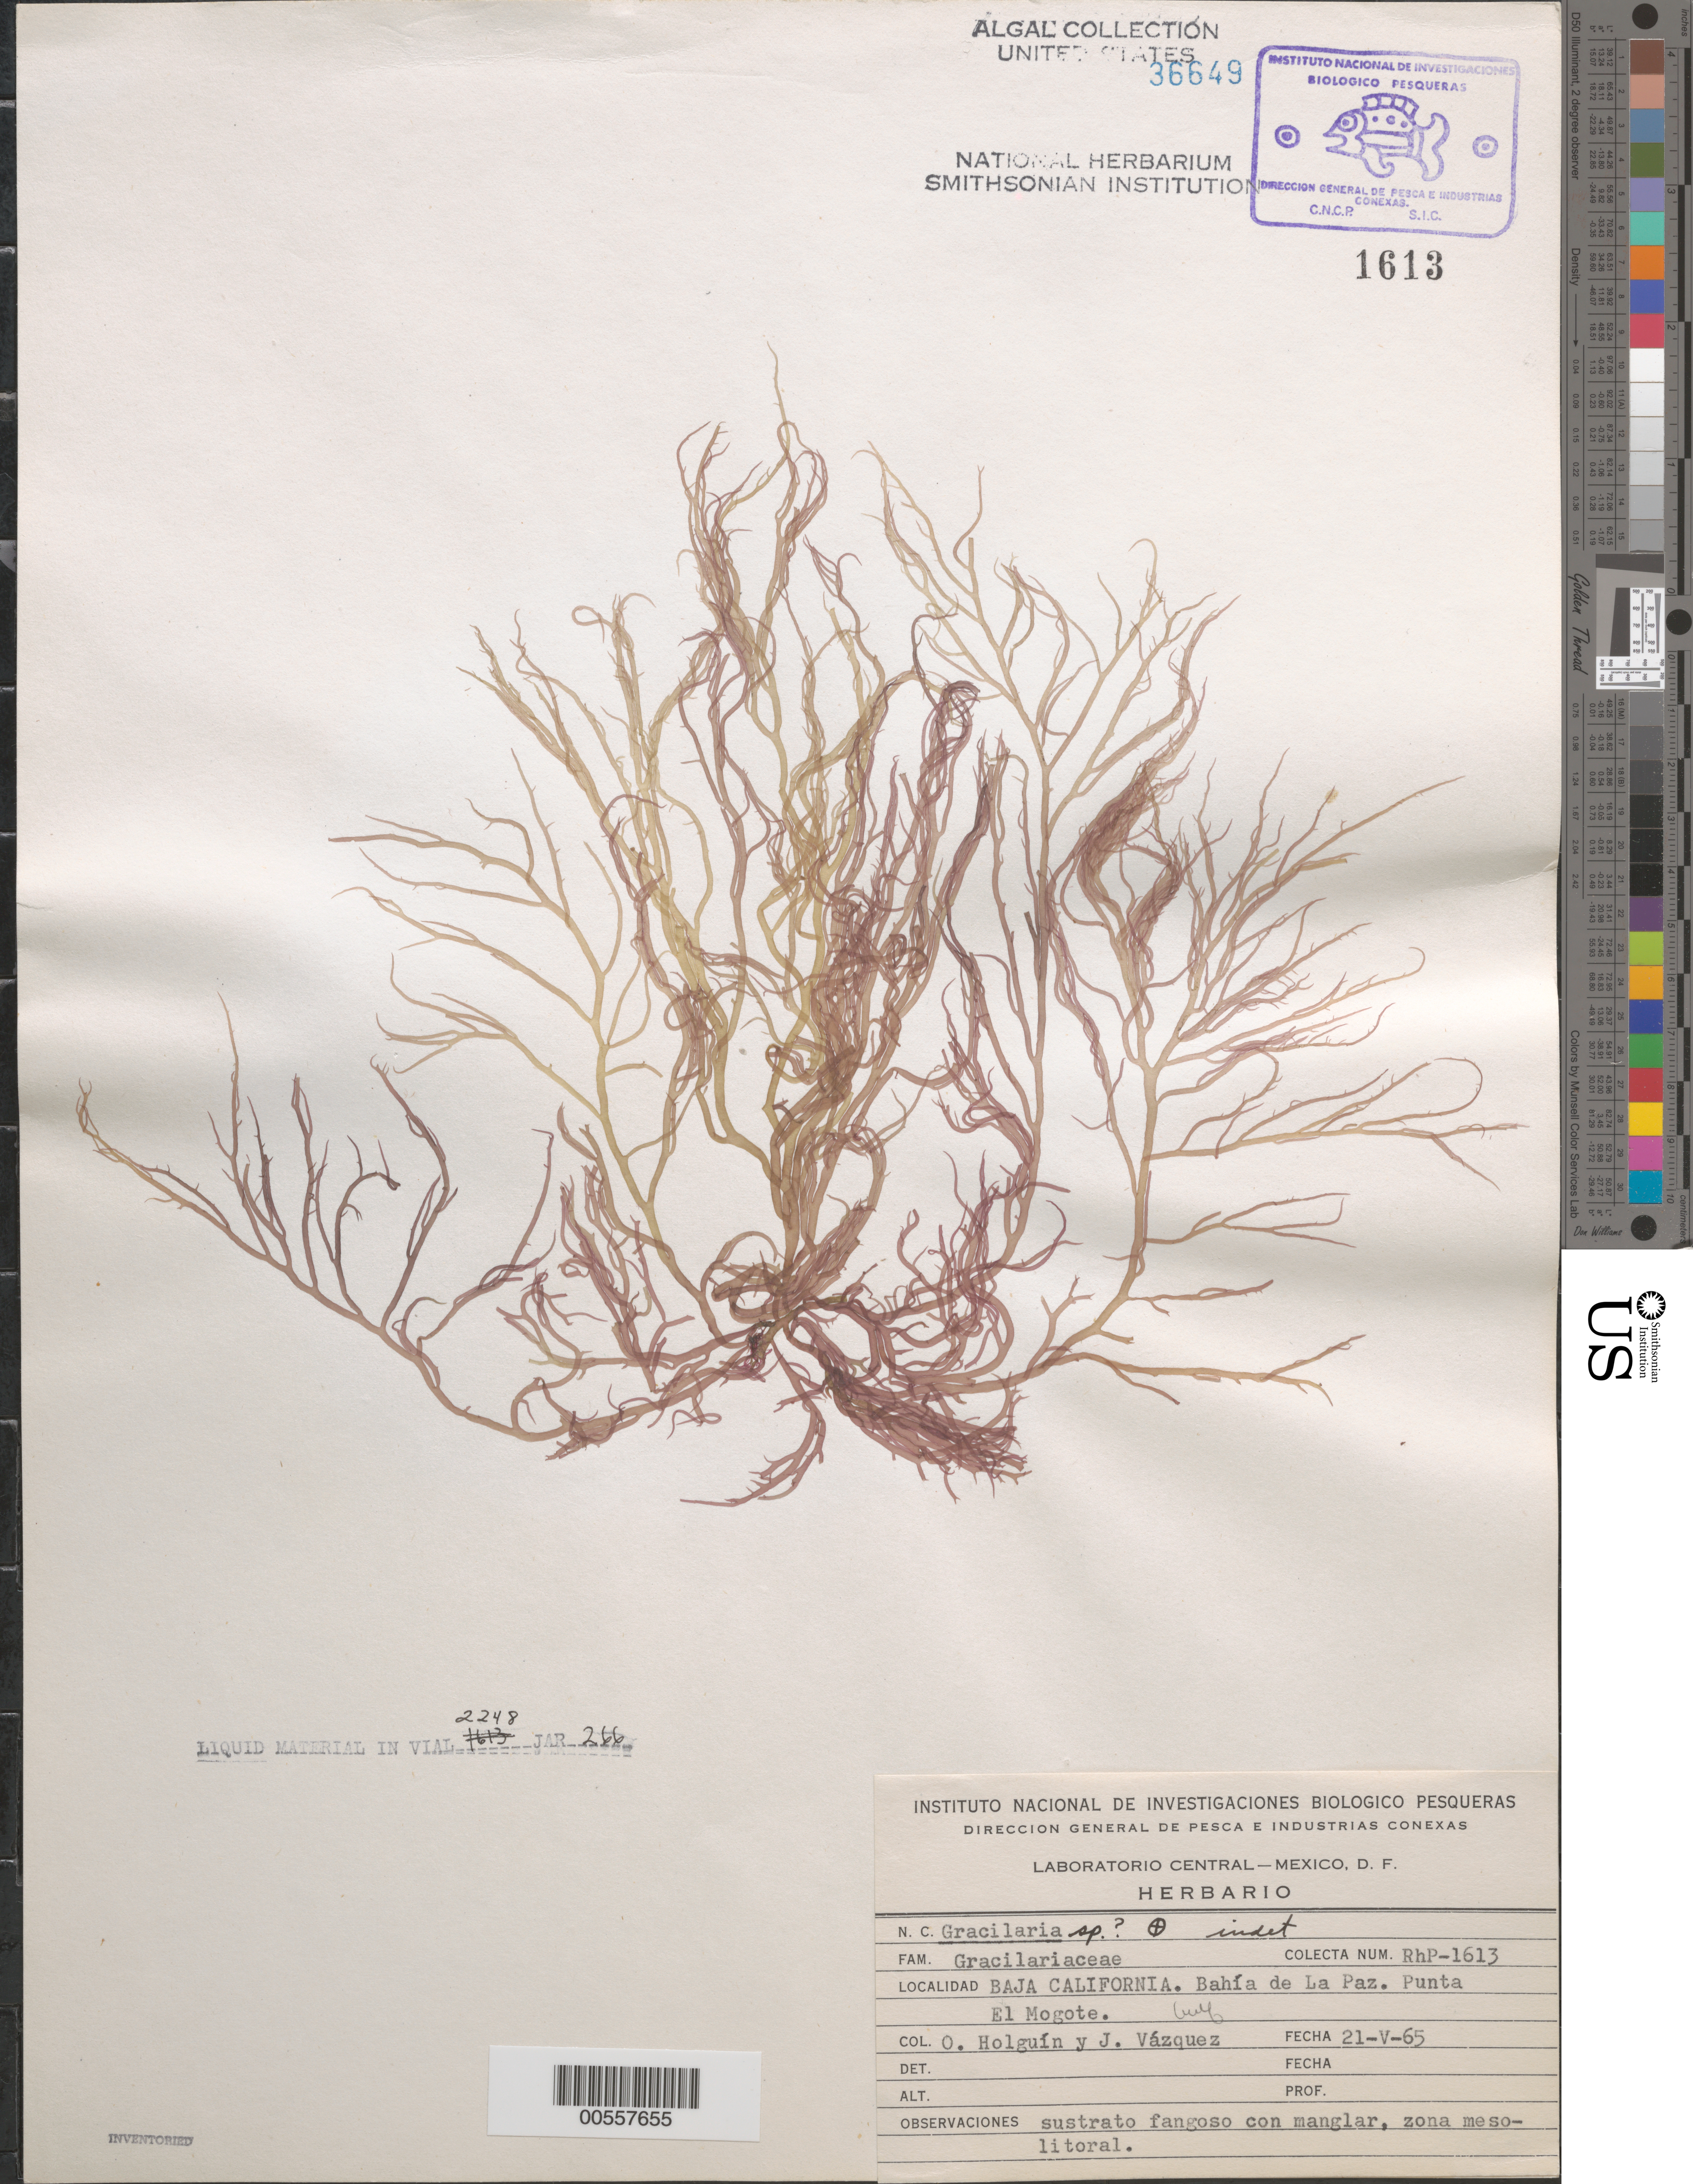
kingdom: Plantae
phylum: Rhodophyta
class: Florideophyceae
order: Gracilariales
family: Gracilariaceae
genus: Gracilaria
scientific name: Gracilaria sp.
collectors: O. Holguin Q. & J. Vazquez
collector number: Rhp-1613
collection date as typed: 21 May 1965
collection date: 1965-05-21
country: Mexico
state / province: Baja California Sur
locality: Punta El Mogote, Bahia de La Paz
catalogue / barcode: US 36649